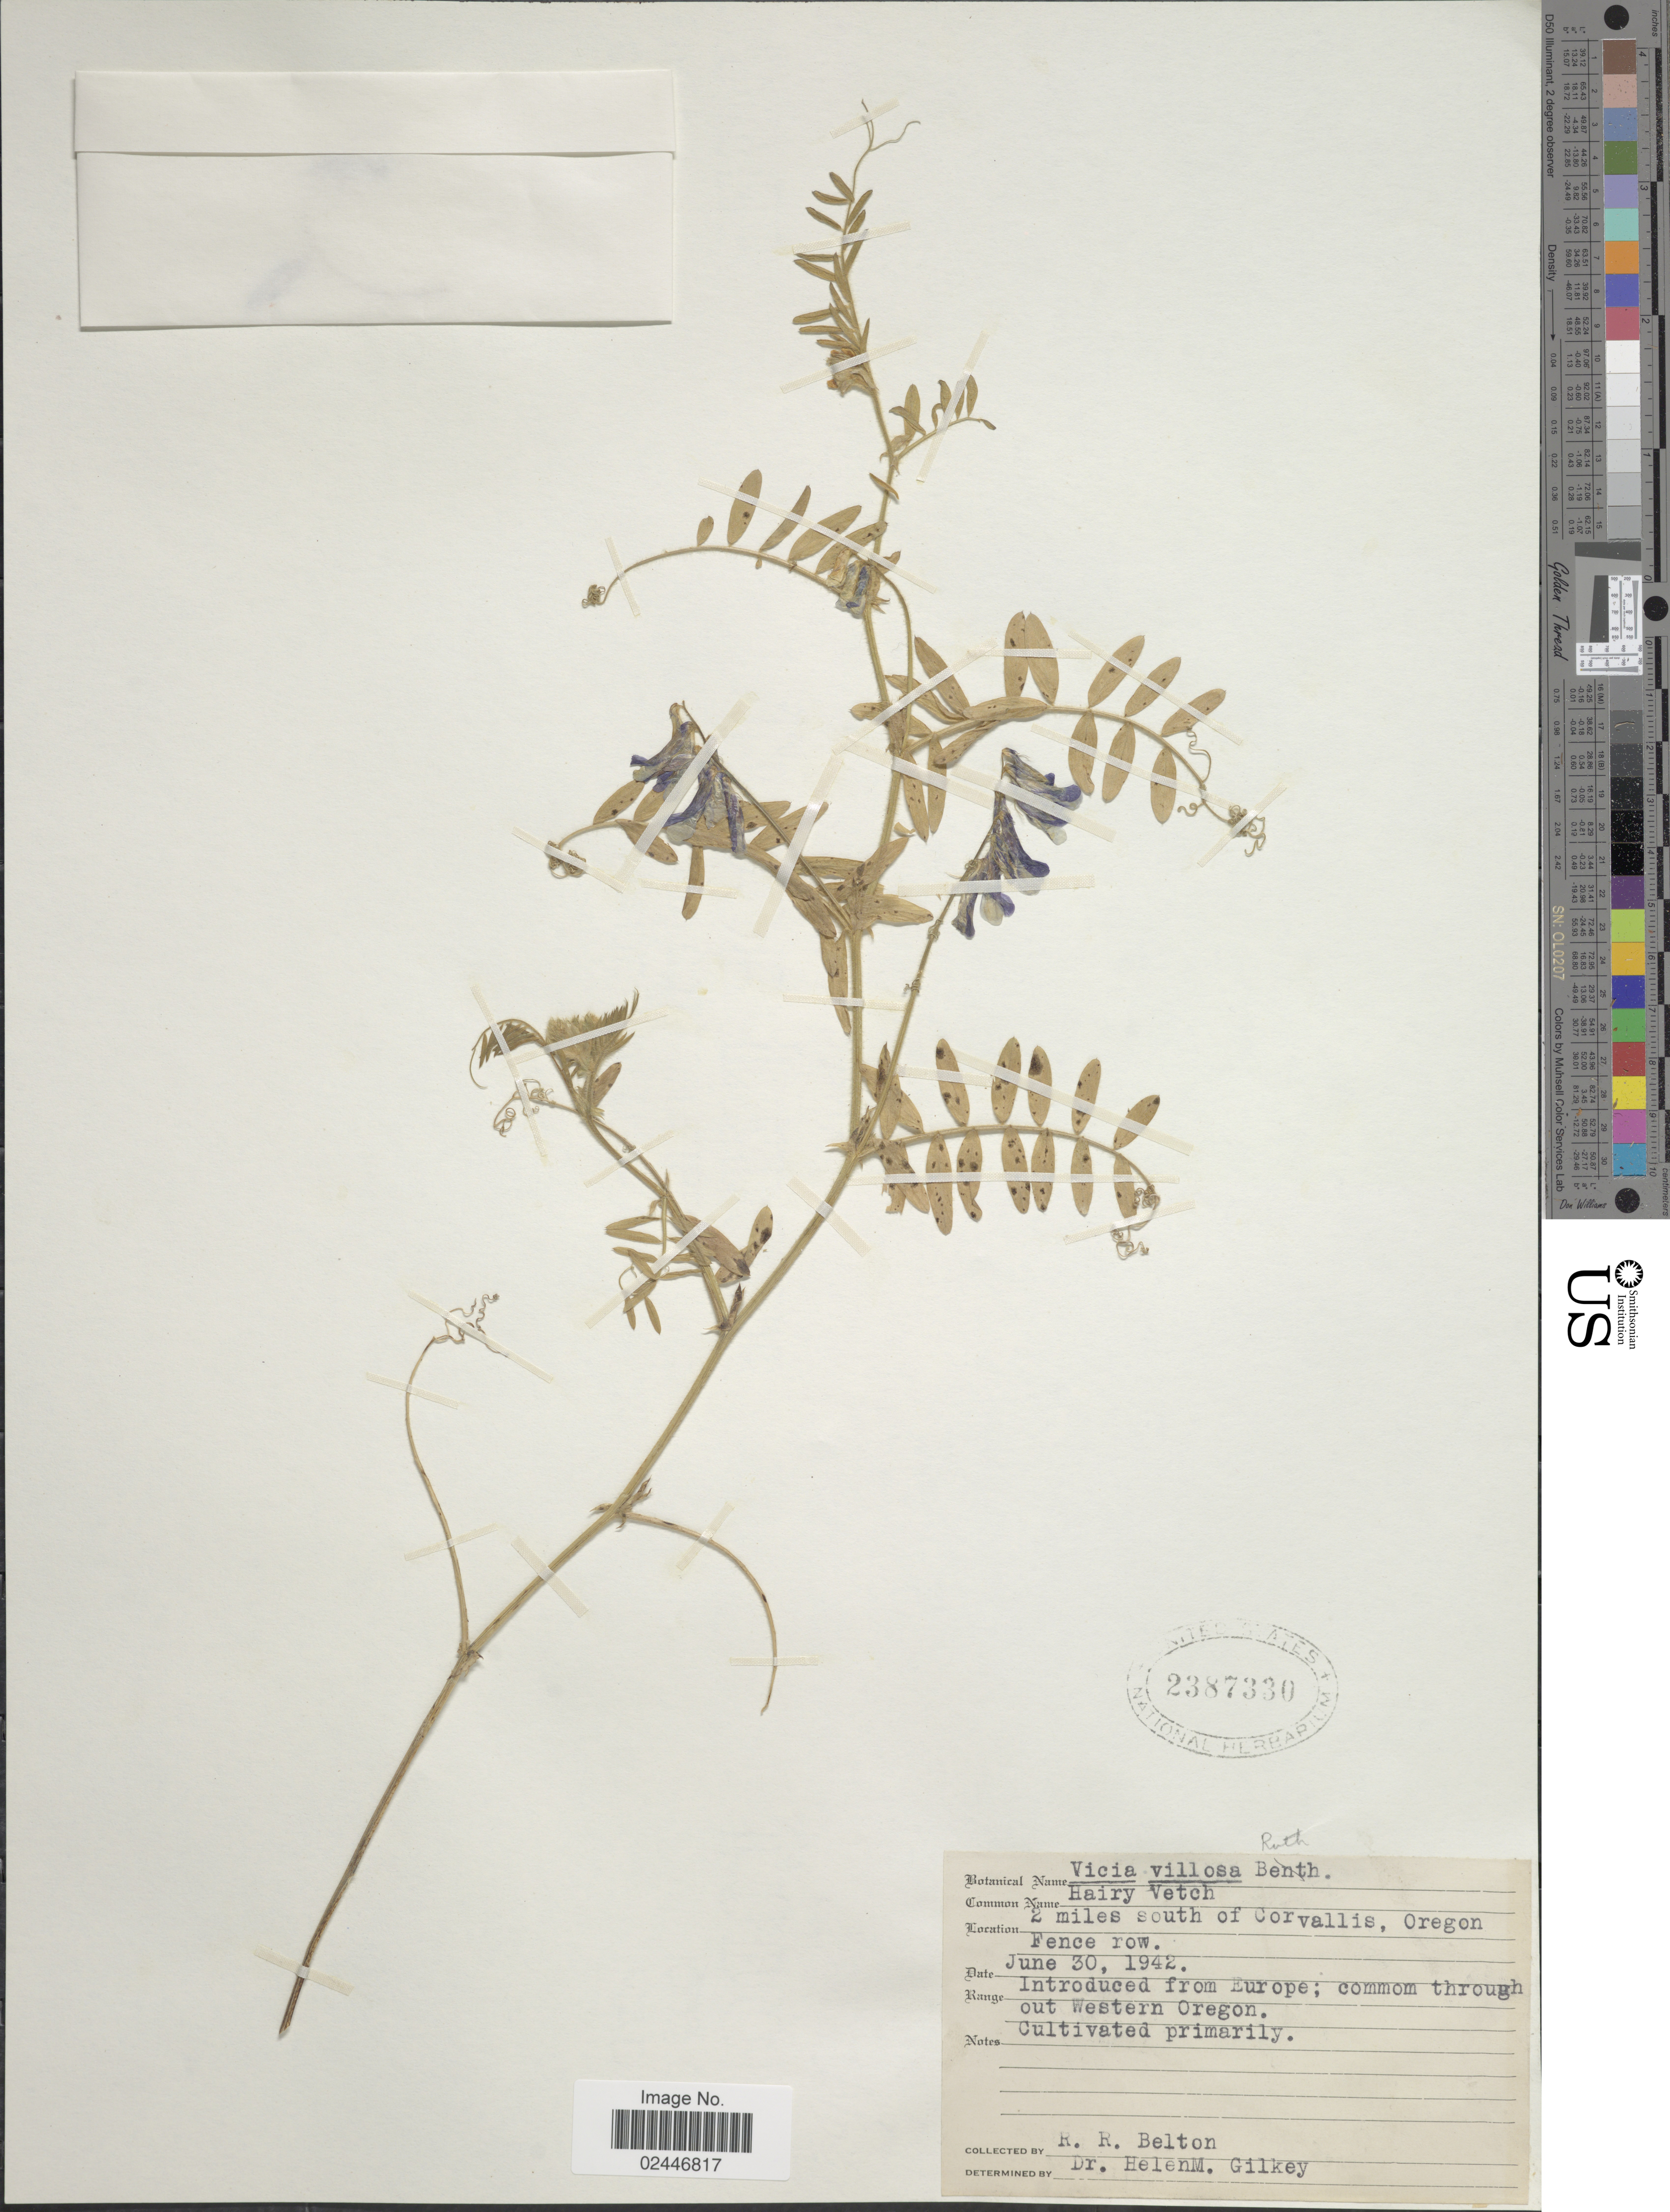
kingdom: Plantae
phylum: Tracheophyta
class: Magnoliopsida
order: Fabales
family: Fabaceae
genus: Vicia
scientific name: Vicia villosa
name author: Roth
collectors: R. Belton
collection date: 1942-06-30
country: United States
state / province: Oregon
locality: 2 miles south of Corvallis, cultivated primarily.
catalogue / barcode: US 2387330